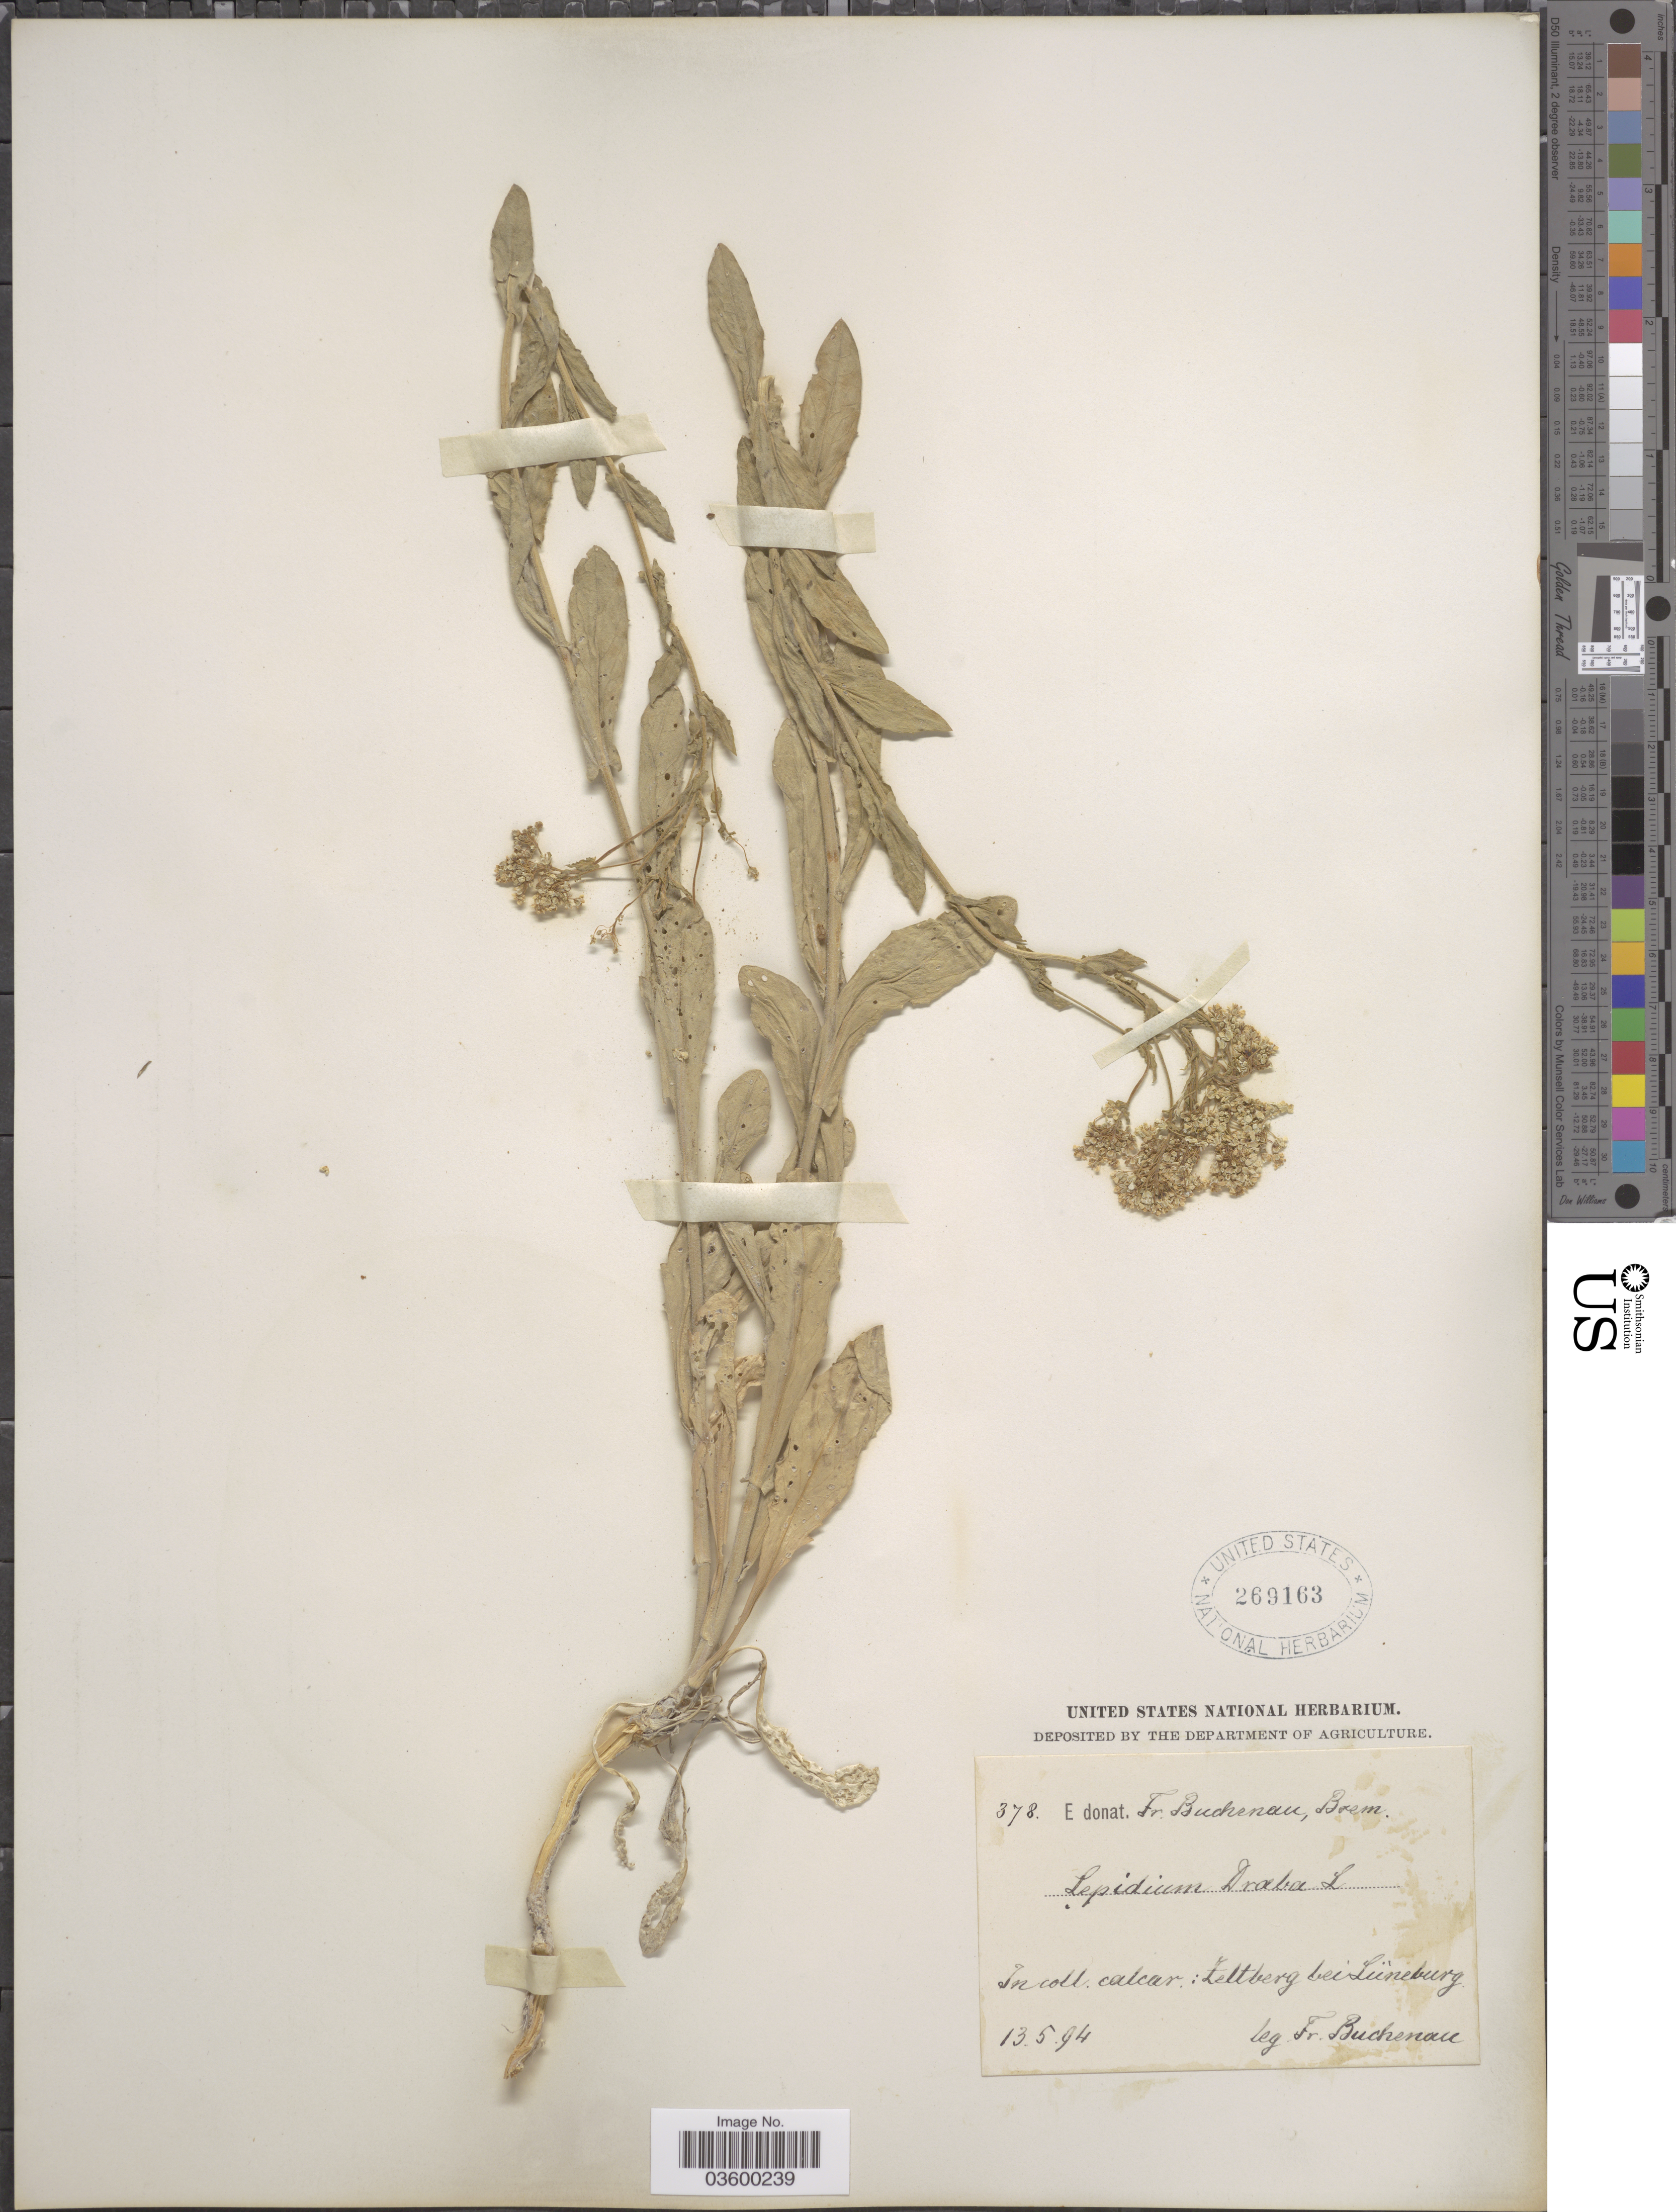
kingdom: Plantae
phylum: Tracheophyta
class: Magnoliopsida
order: Brassicales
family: Brassicaceae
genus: Lepidium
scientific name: Lepidium draba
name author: L.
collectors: F. Buchenau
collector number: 378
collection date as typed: Transcribed d/m/y: 13/5/94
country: Germany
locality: In coll. calcar.: Zeltberg bei Luneburg.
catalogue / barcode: US 269163